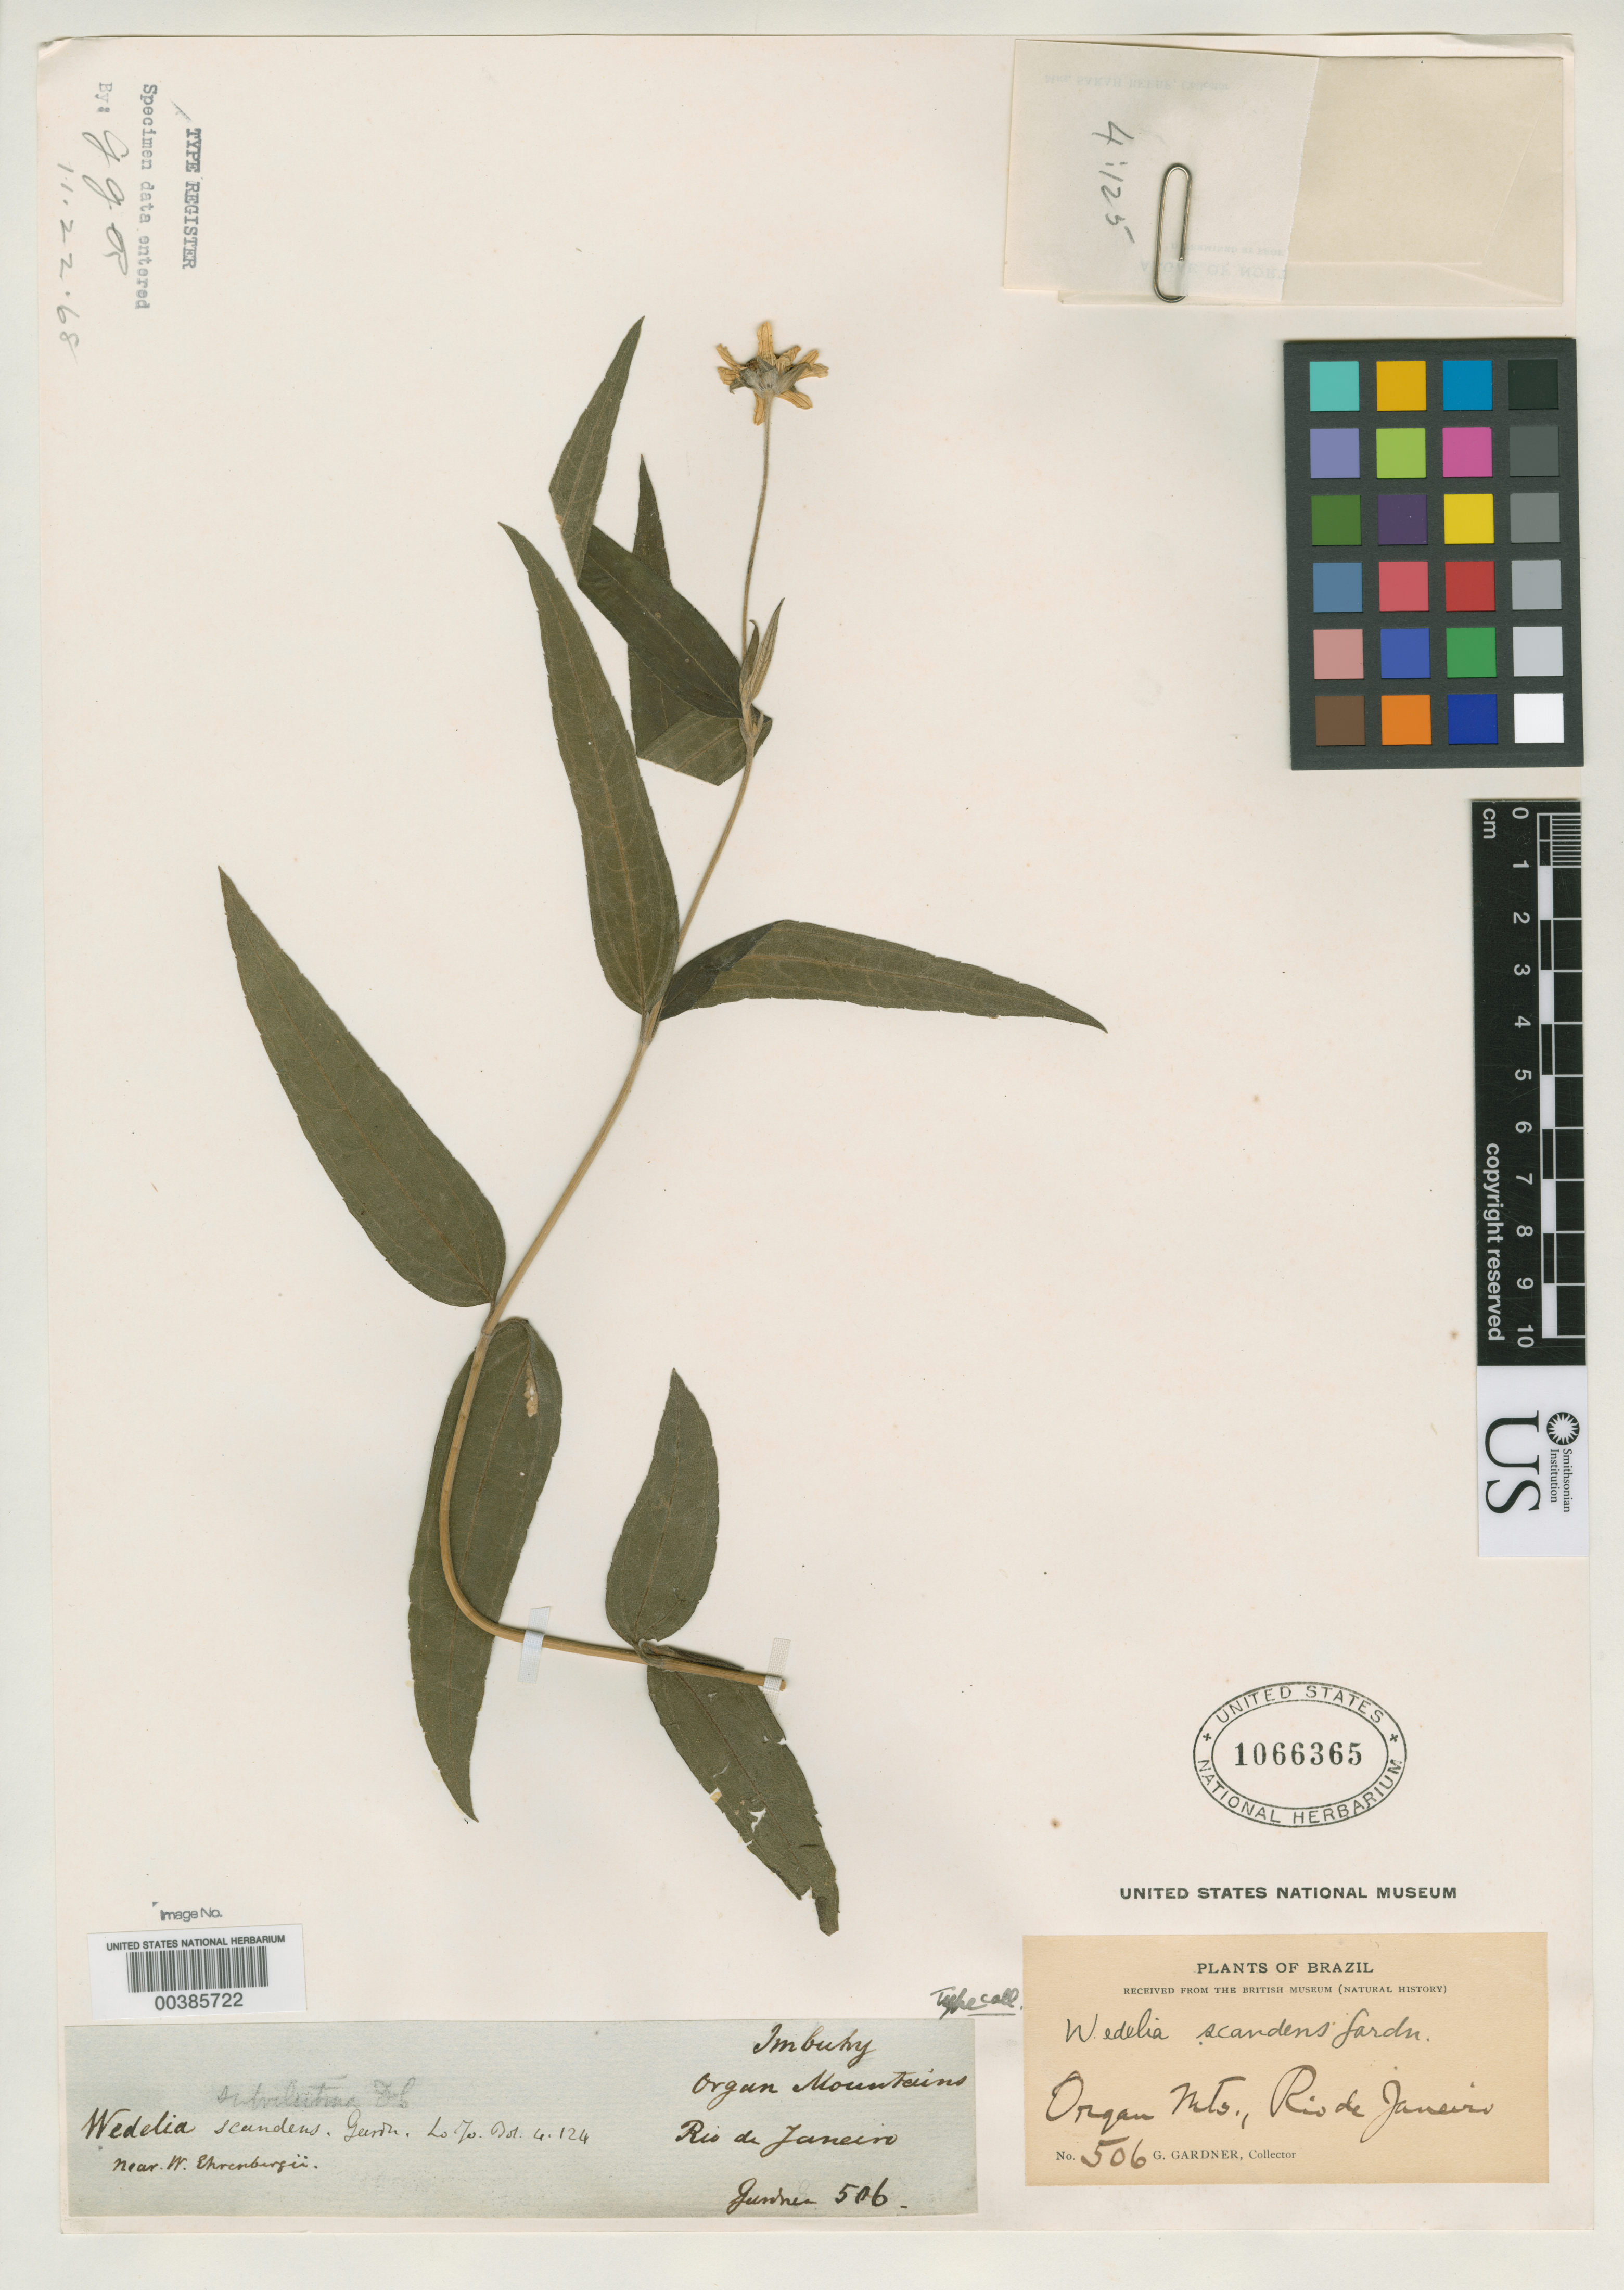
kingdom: Plantae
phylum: Tracheophyta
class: Magnoliopsida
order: Asterales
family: Asteraceae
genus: Wedelia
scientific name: Wedelia scandens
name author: Gardner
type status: Type Material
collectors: G. Gardner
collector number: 506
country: Brazil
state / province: Rio de Janeiro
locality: Organ Mts.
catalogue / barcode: US 1066365